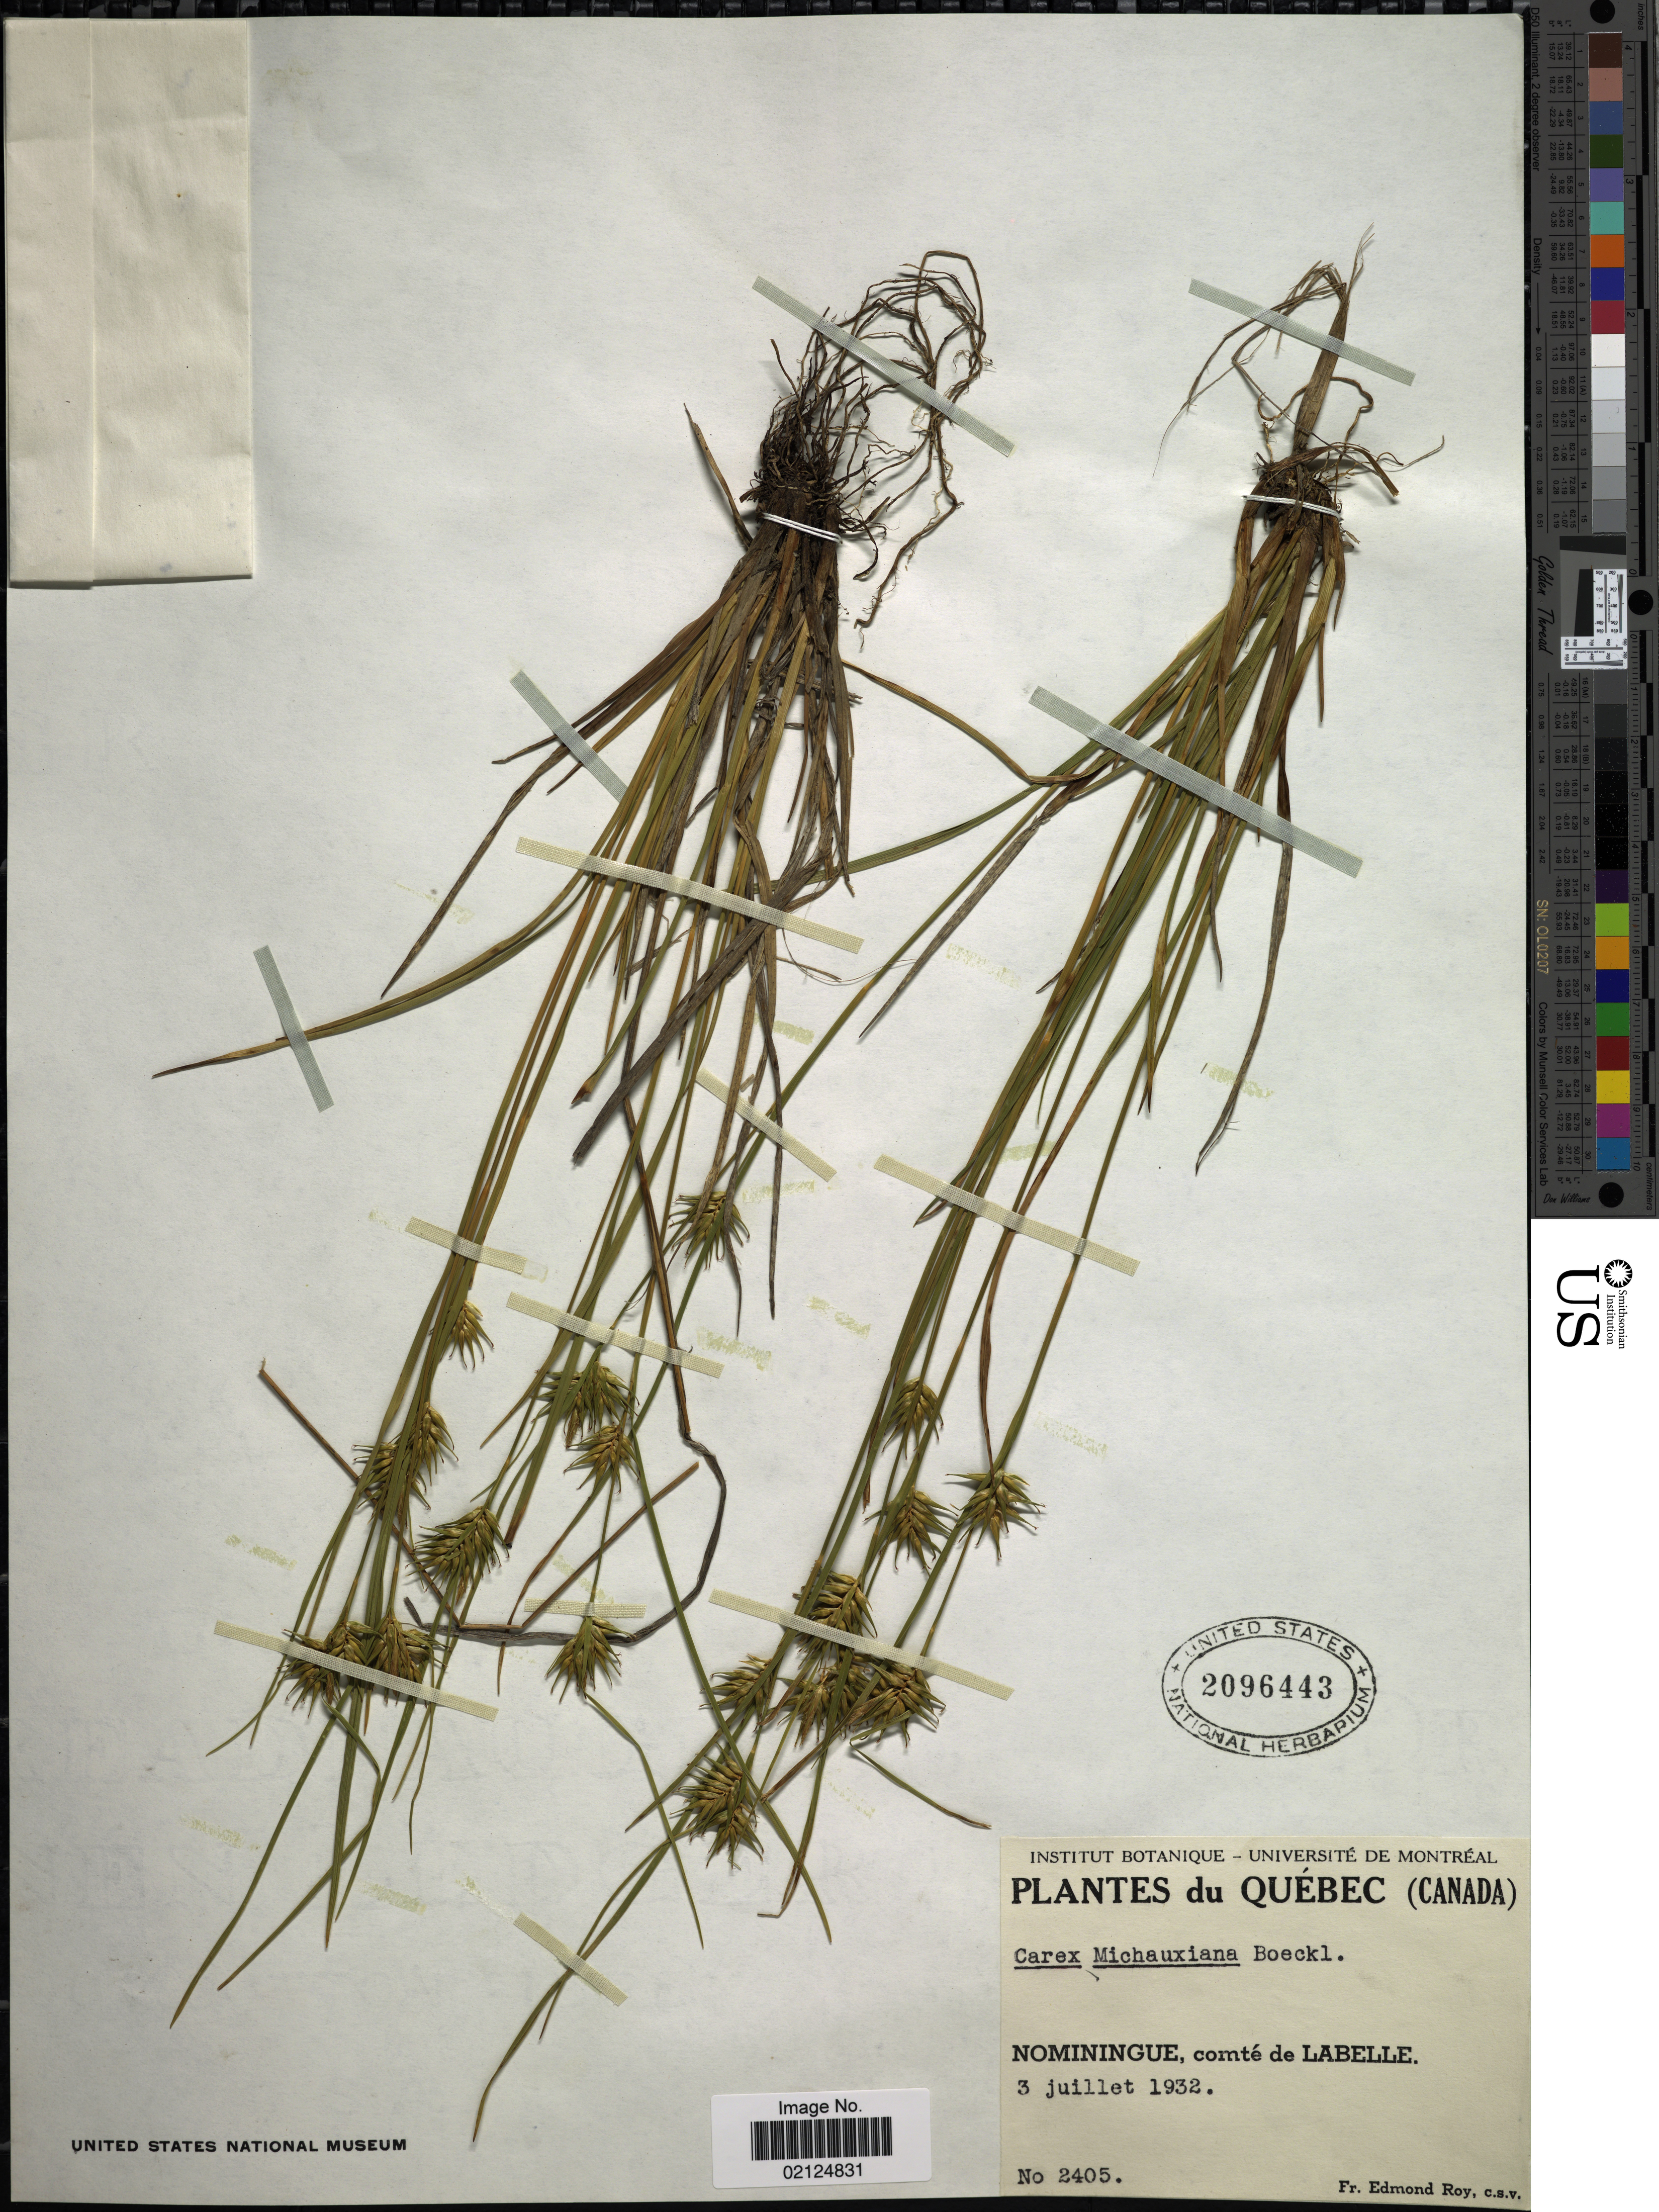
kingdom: Plantae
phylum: Tracheophyta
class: Liliopsida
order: Poales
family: Cyperaceae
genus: Carex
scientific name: Carex michauxiana subsp. michauxiana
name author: Boeckeler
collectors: E. Roy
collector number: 2405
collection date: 1932-07-03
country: Canada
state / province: Quebec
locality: Nominingue, comte de Labelle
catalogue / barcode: US 2096443